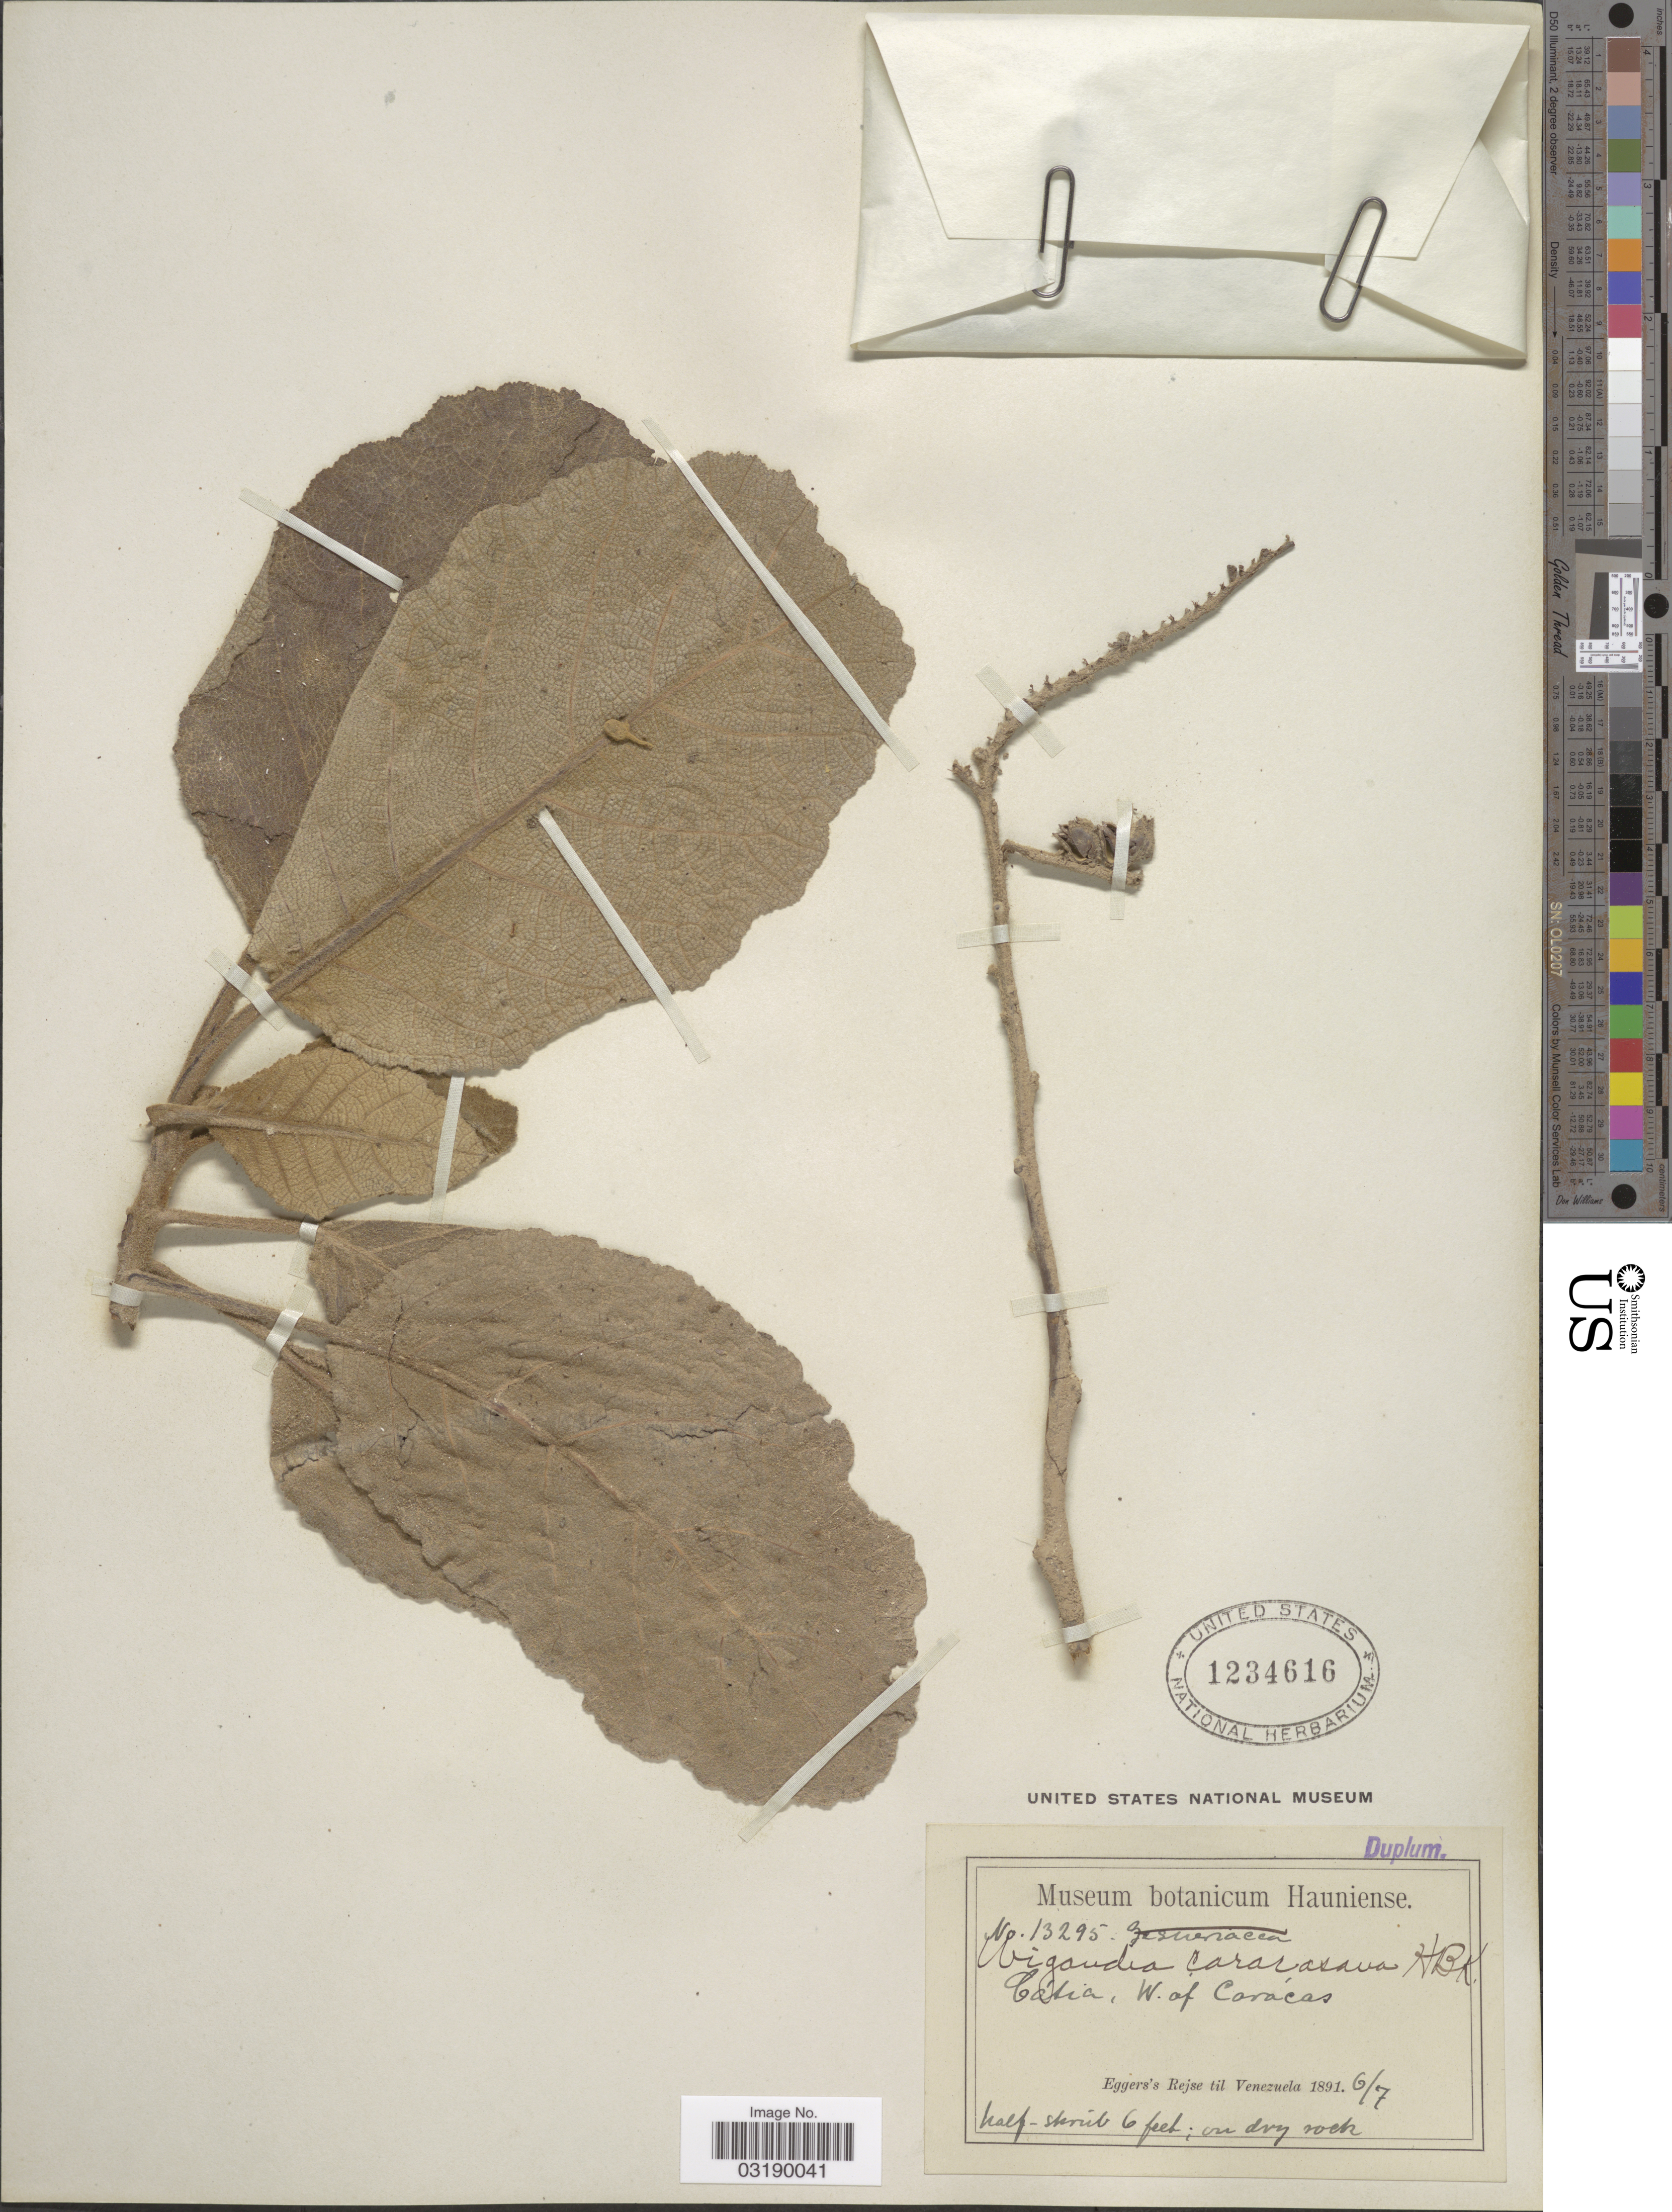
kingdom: Plantae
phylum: Tracheophyta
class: Magnoliopsida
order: Boraginales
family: Namaceae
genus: Wigandia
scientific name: Wigandia caracasana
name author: Kunth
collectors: Egger, --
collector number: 13295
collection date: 1891-07-06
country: Venezuela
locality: Cátia. W. of Carácas.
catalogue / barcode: US 1234616